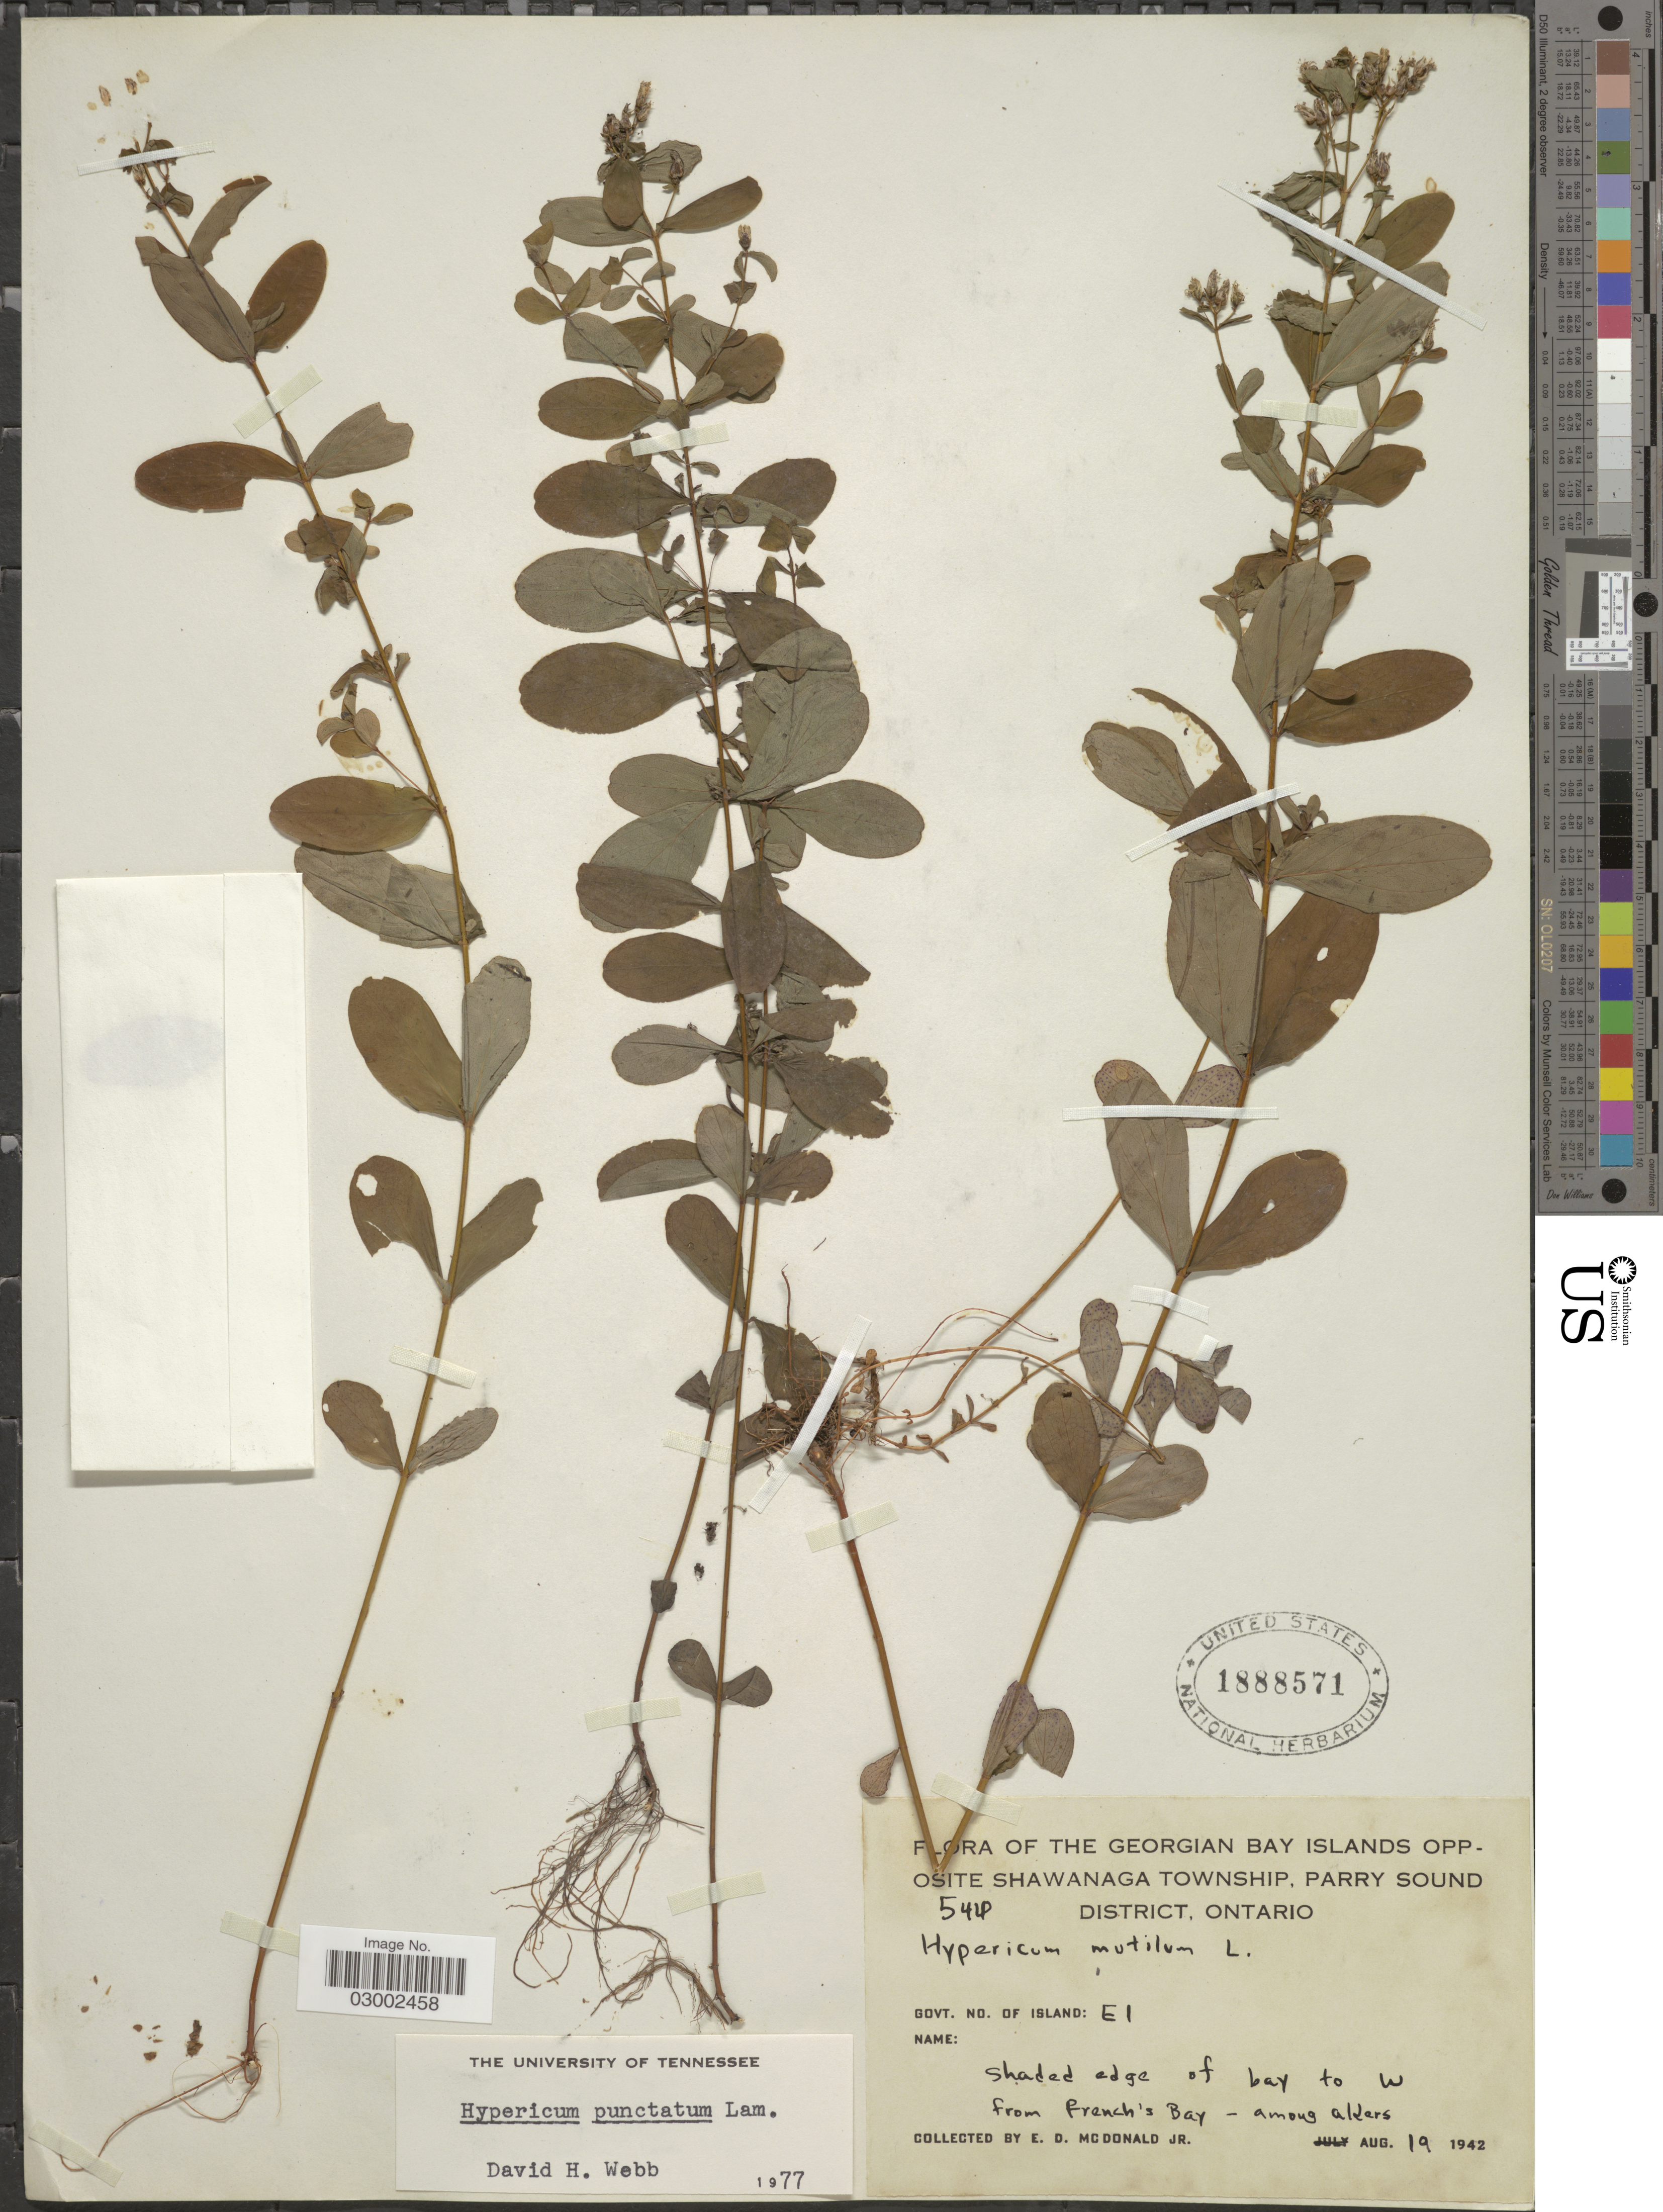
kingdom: Plantae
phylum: Tracheophyta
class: Magnoliopsida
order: Malpighiales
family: Hypericaceae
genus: Hypericum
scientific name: Hypericum punctatum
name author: Lam.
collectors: E. D. McDonald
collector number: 544*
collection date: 1942-08-19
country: Canada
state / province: Ontario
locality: Georgian Bay Islands opposite Shawanaga Township, Parry Sound District. Govt. No. of Island: E1. W from French's Bay - among alders.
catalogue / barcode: US 1888571